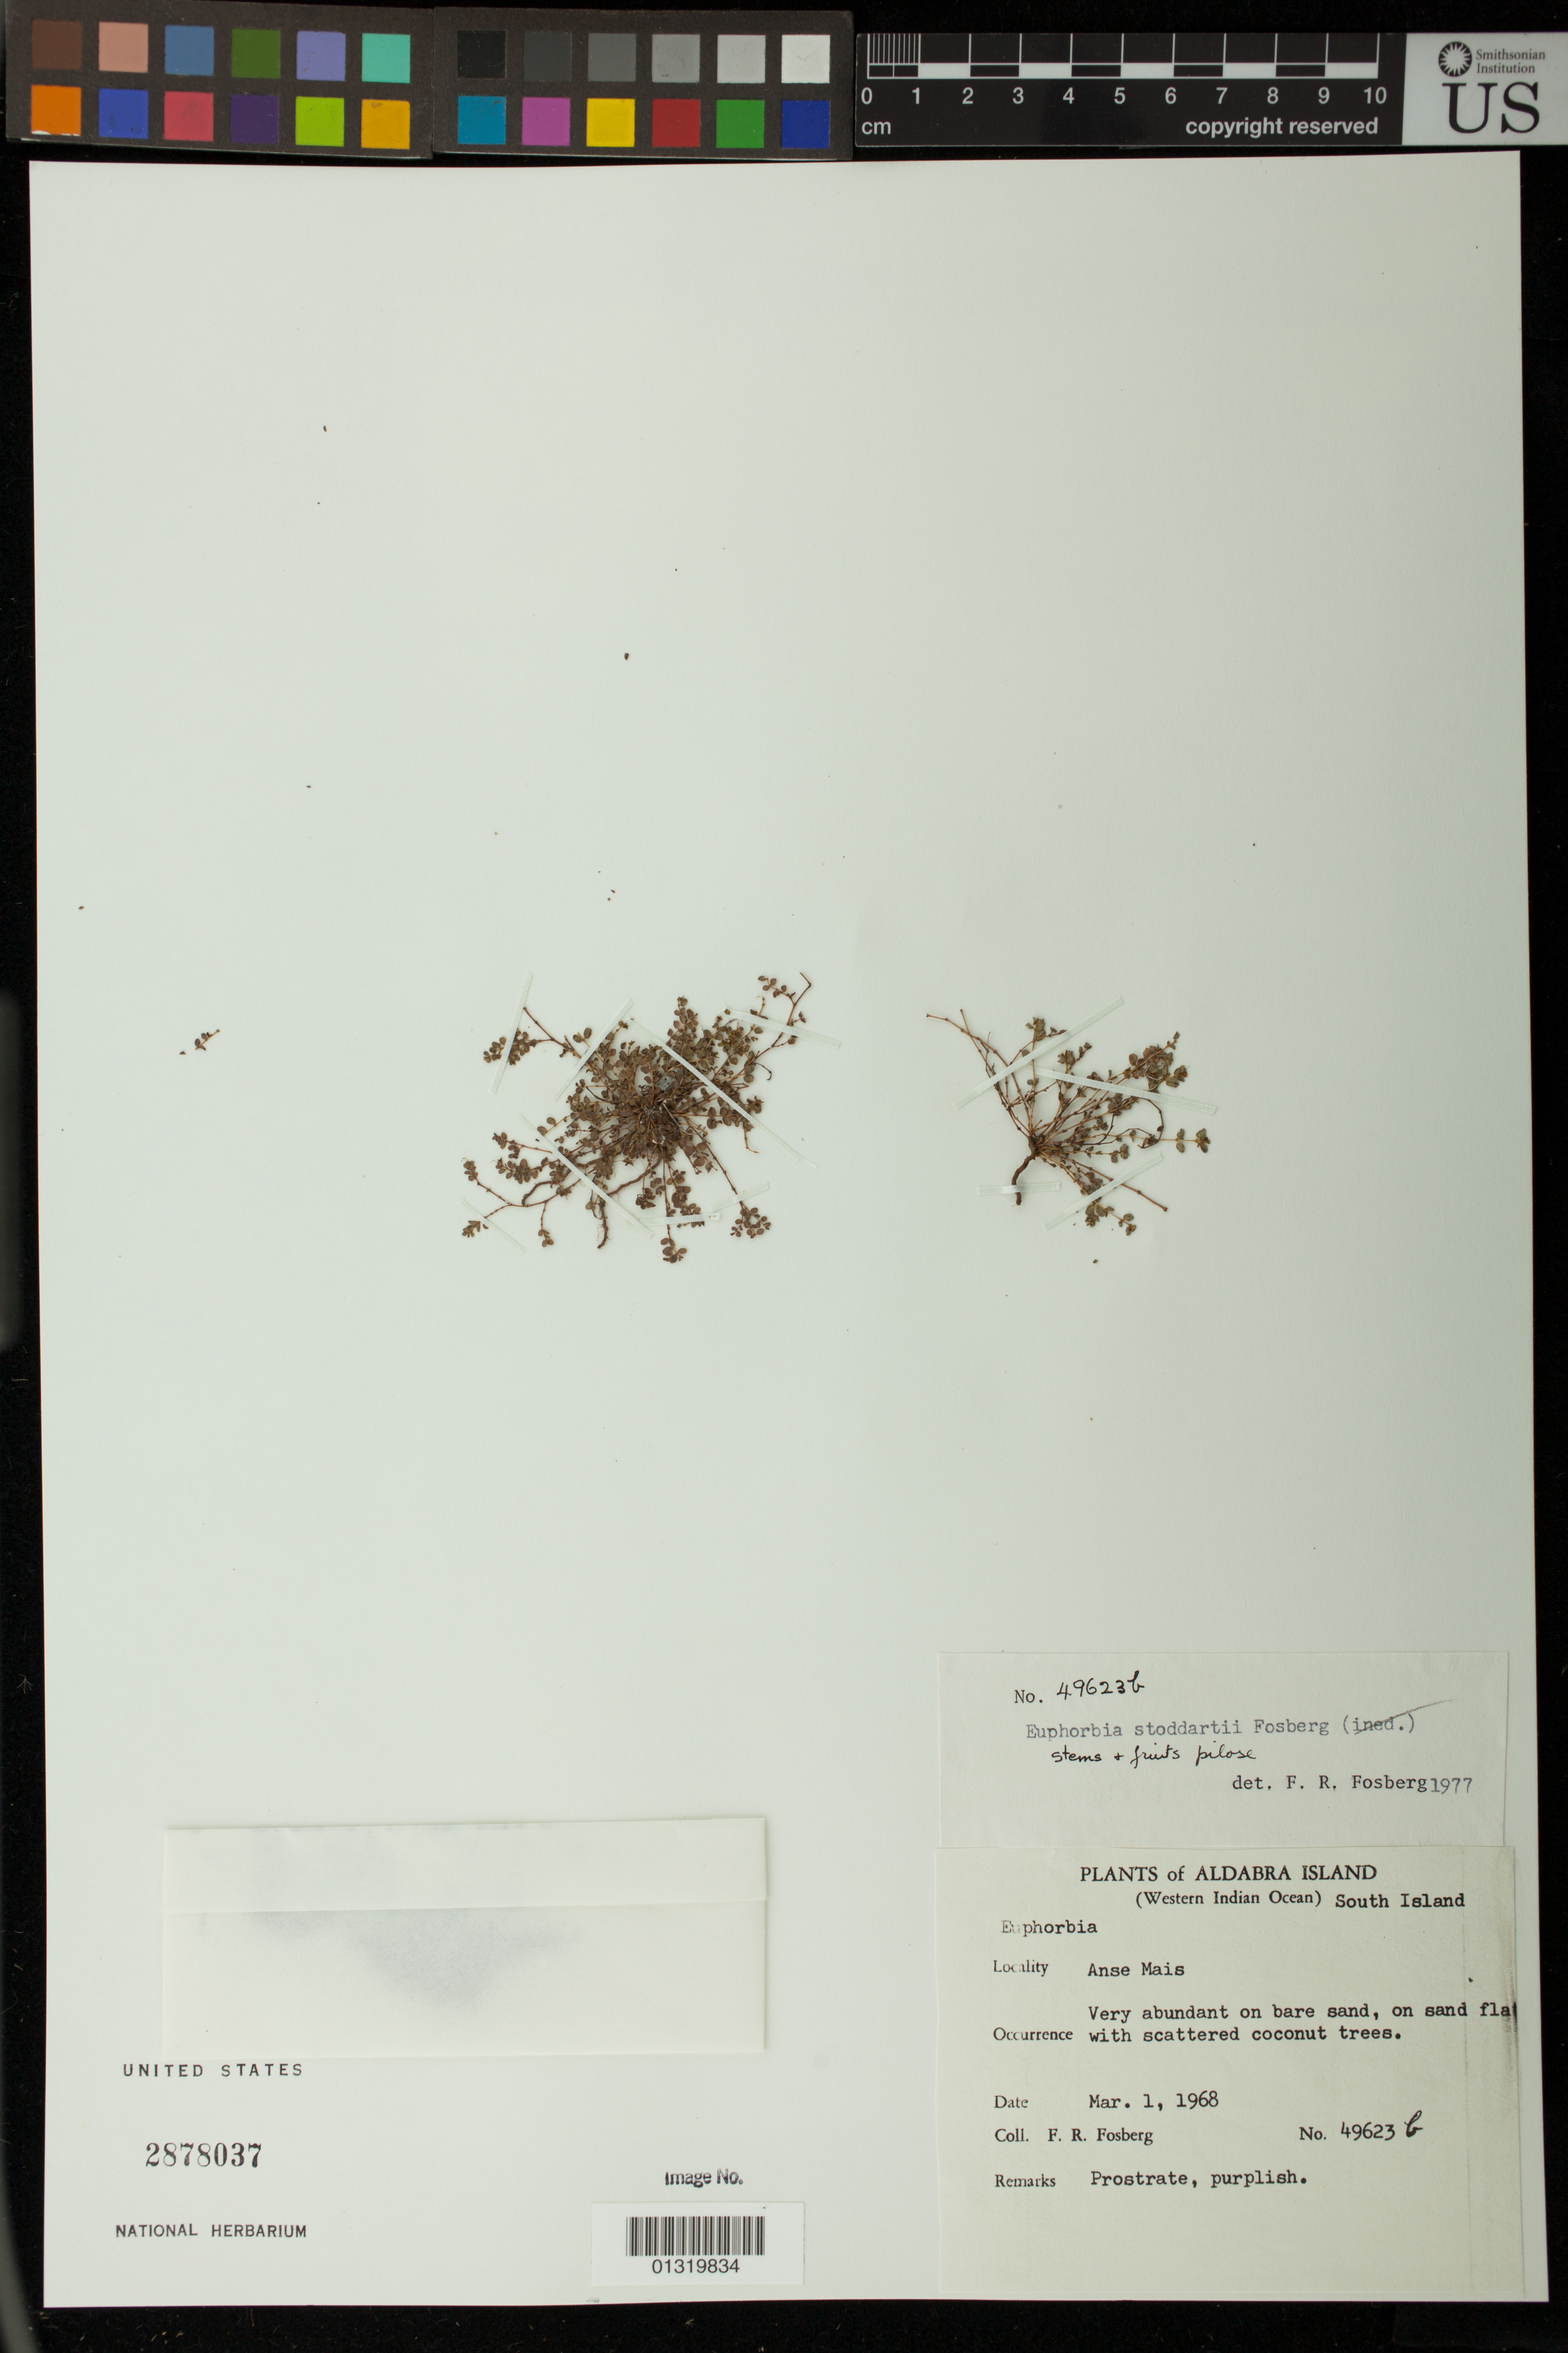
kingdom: Plantae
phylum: Tracheophyta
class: Magnoliopsida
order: Malpighiales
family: Euphorbiaceae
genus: Euphorbia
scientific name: Euphorbia stoddartii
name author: Fosberg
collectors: F. R. Fosberg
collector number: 49623b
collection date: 1968-03-01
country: Seychelles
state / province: Aldabra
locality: South Island, Anse Mais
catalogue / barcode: US 2878037